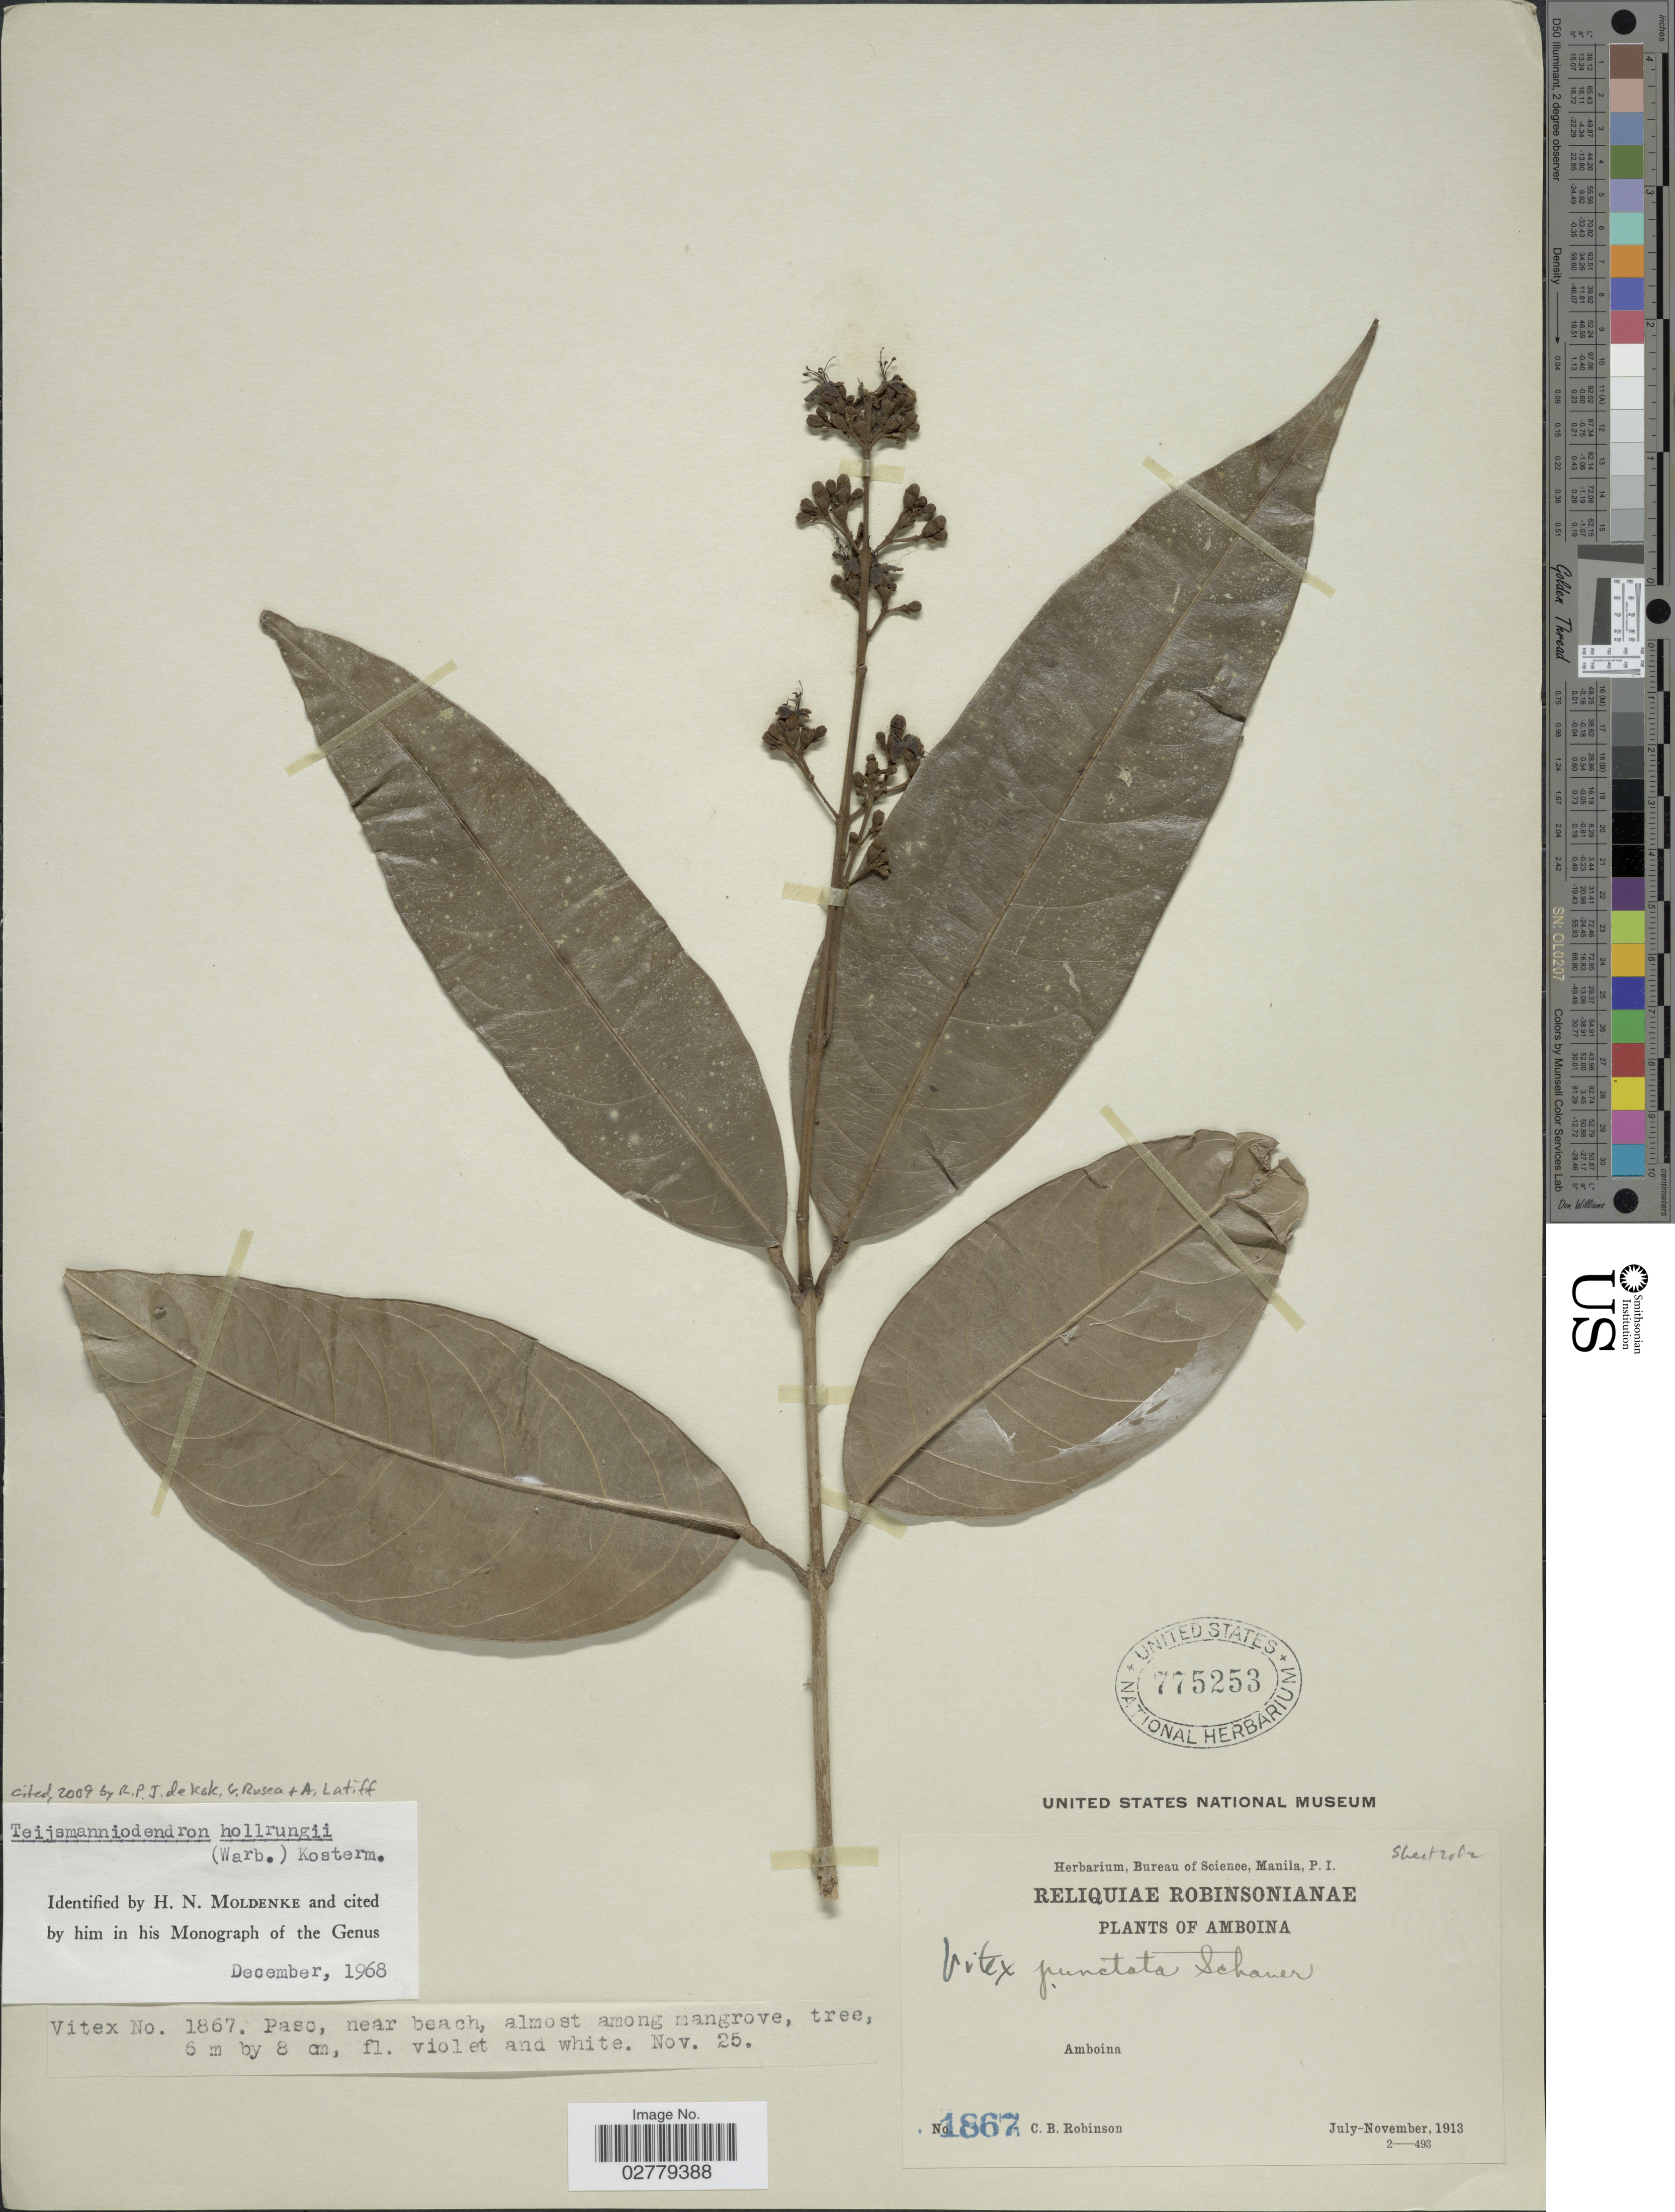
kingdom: Plantae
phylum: Tracheophyta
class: Magnoliopsida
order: Lamiales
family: Lamiaceae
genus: Teijsmanniodendron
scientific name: Teijsmanniodendron hollrungii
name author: (Warb.) Kosterm.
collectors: C. Robinson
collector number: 1867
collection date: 1913-07/1913-11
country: Indonesia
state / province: Maluku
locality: Amboina.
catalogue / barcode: US 775253